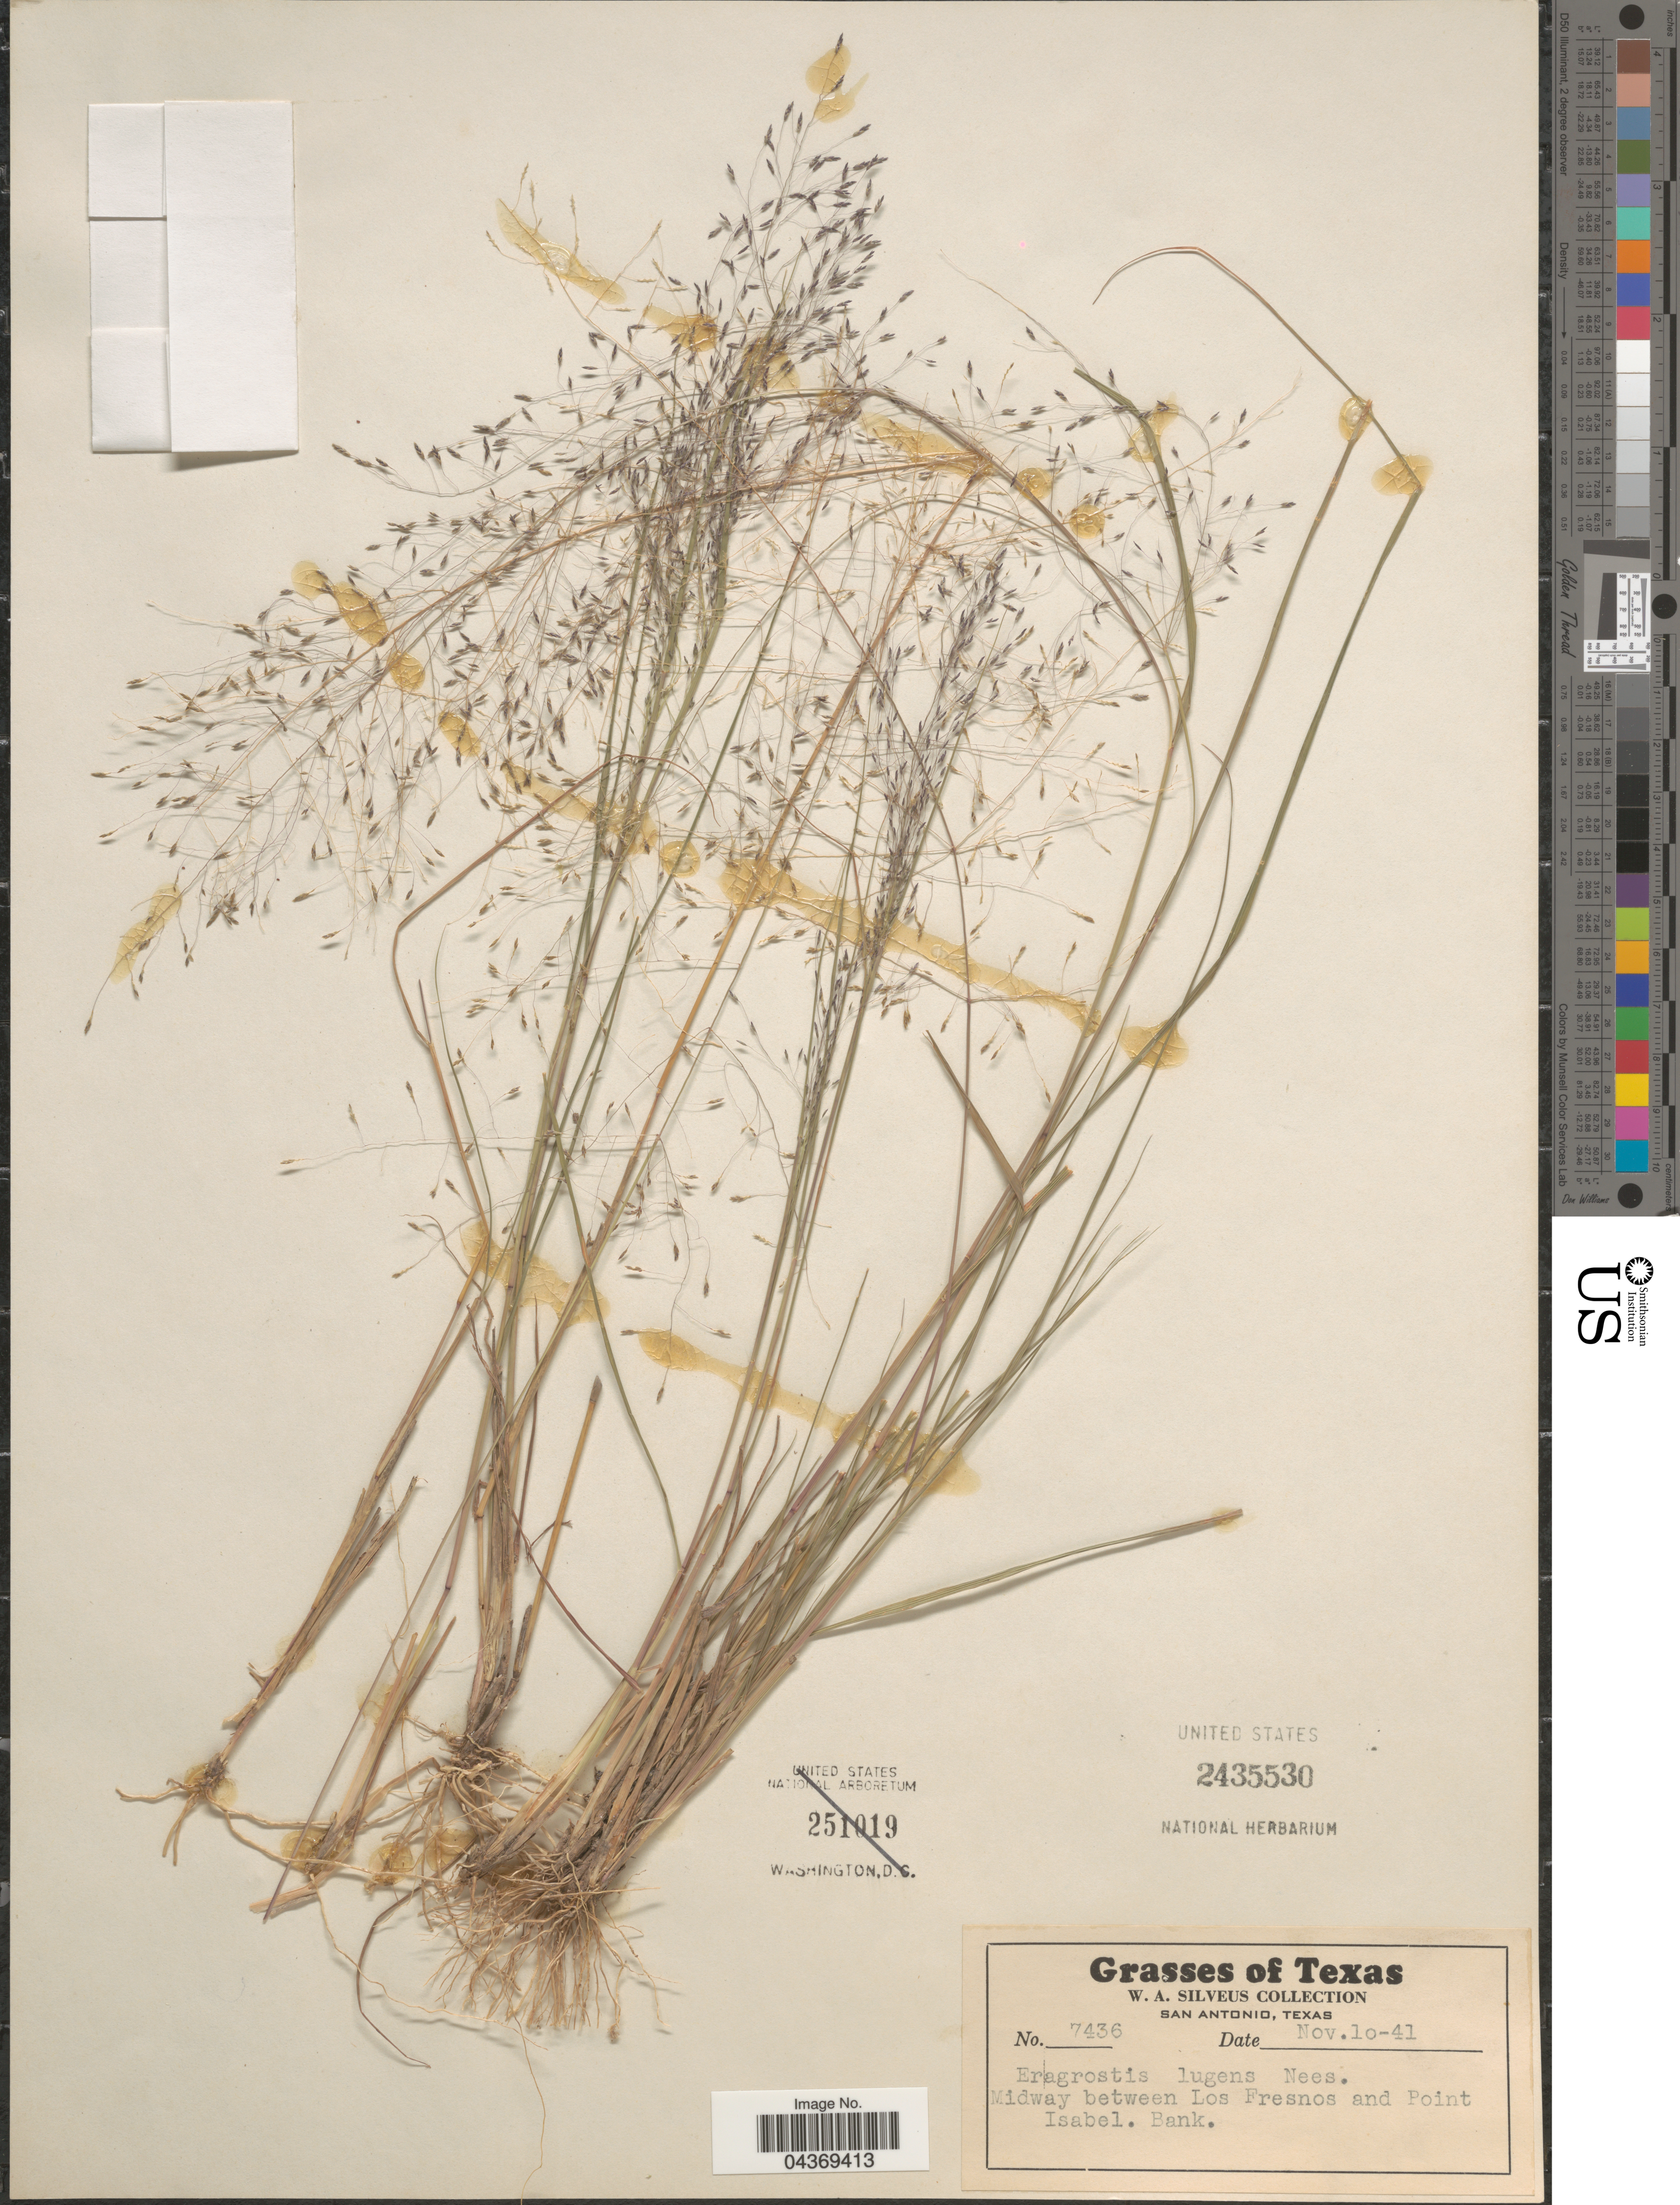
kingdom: Plantae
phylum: Tracheophyta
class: Liliopsida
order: Poales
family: Poaceae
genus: Eragrostis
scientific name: Eragrostis lugens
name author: Nees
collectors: W. Silveus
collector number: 7436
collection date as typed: Transcribed d/m/y: 10/11/41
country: United States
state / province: Texas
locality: Midway between Los Fresnos and Point Isabel.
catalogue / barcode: US 2435530